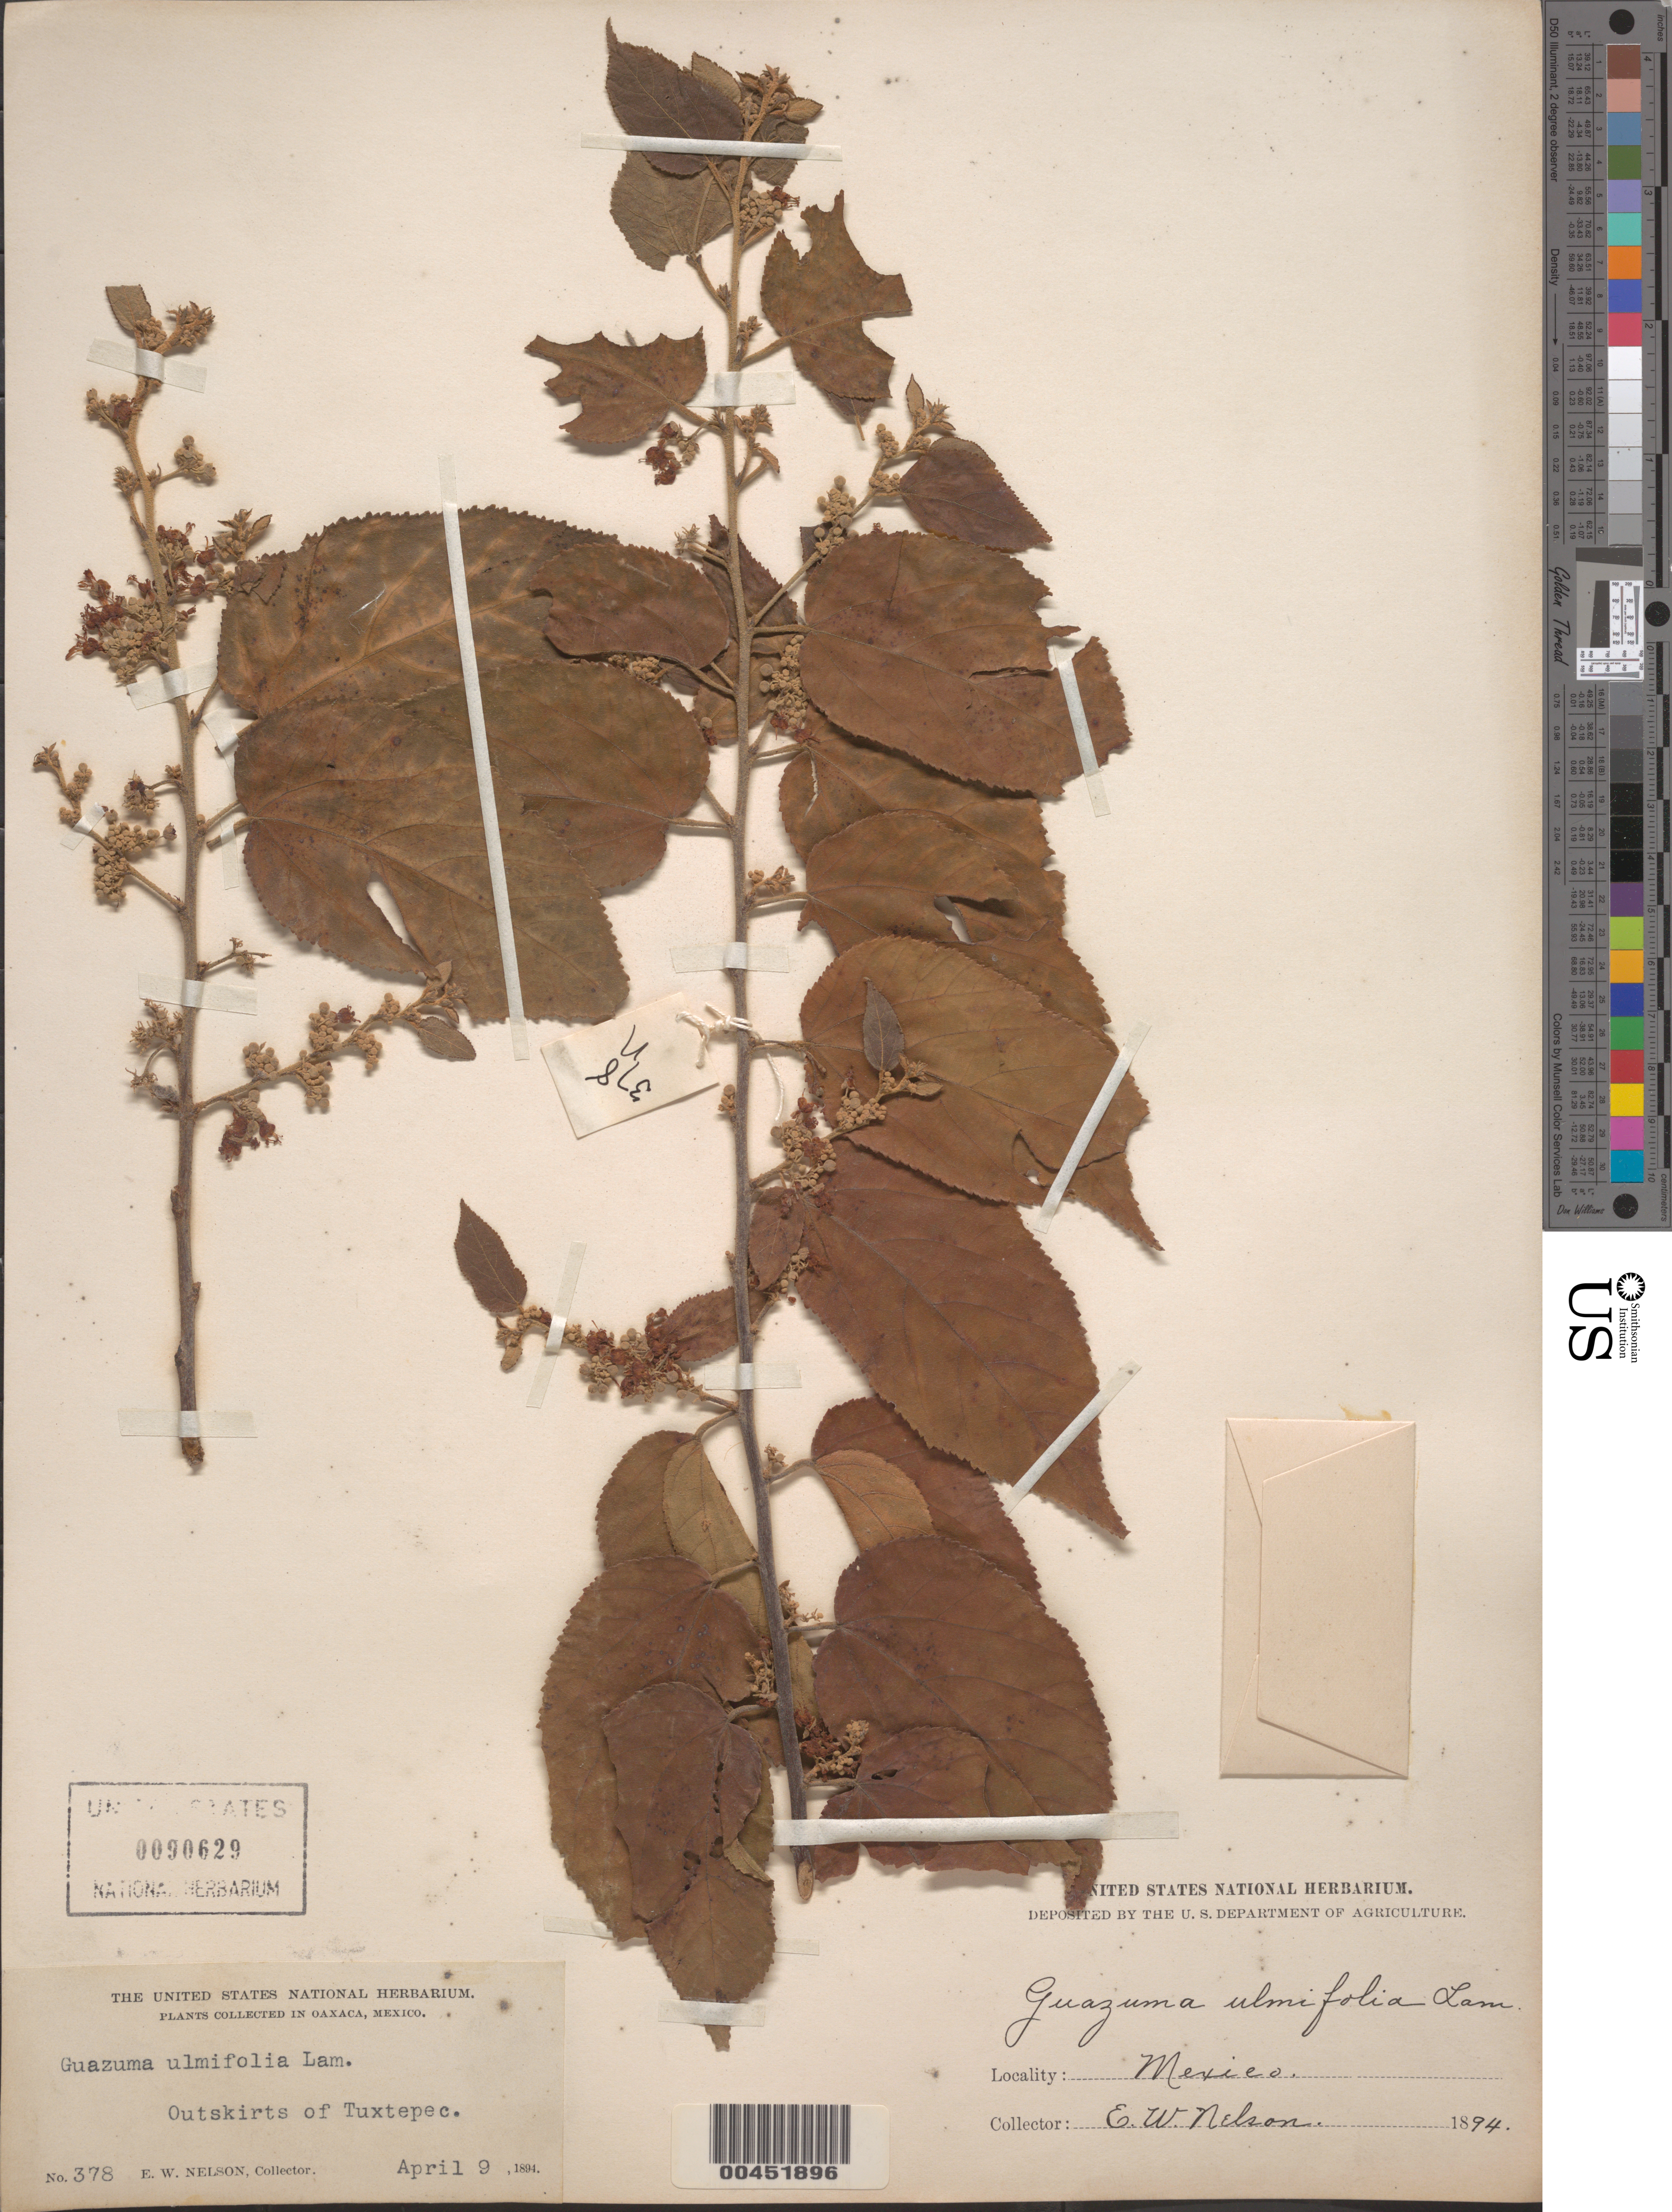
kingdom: Plantae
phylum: Tracheophyta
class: Magnoliopsida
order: Malvales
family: Malvaceae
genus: Guazuma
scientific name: Guazuma ulmifolia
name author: Lam.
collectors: E. W. Nelson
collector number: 378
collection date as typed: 09 Apr 1894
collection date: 1894-04-09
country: Mexico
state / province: Oaxaca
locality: Outskirts of Tuxtepec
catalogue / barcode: US 90629